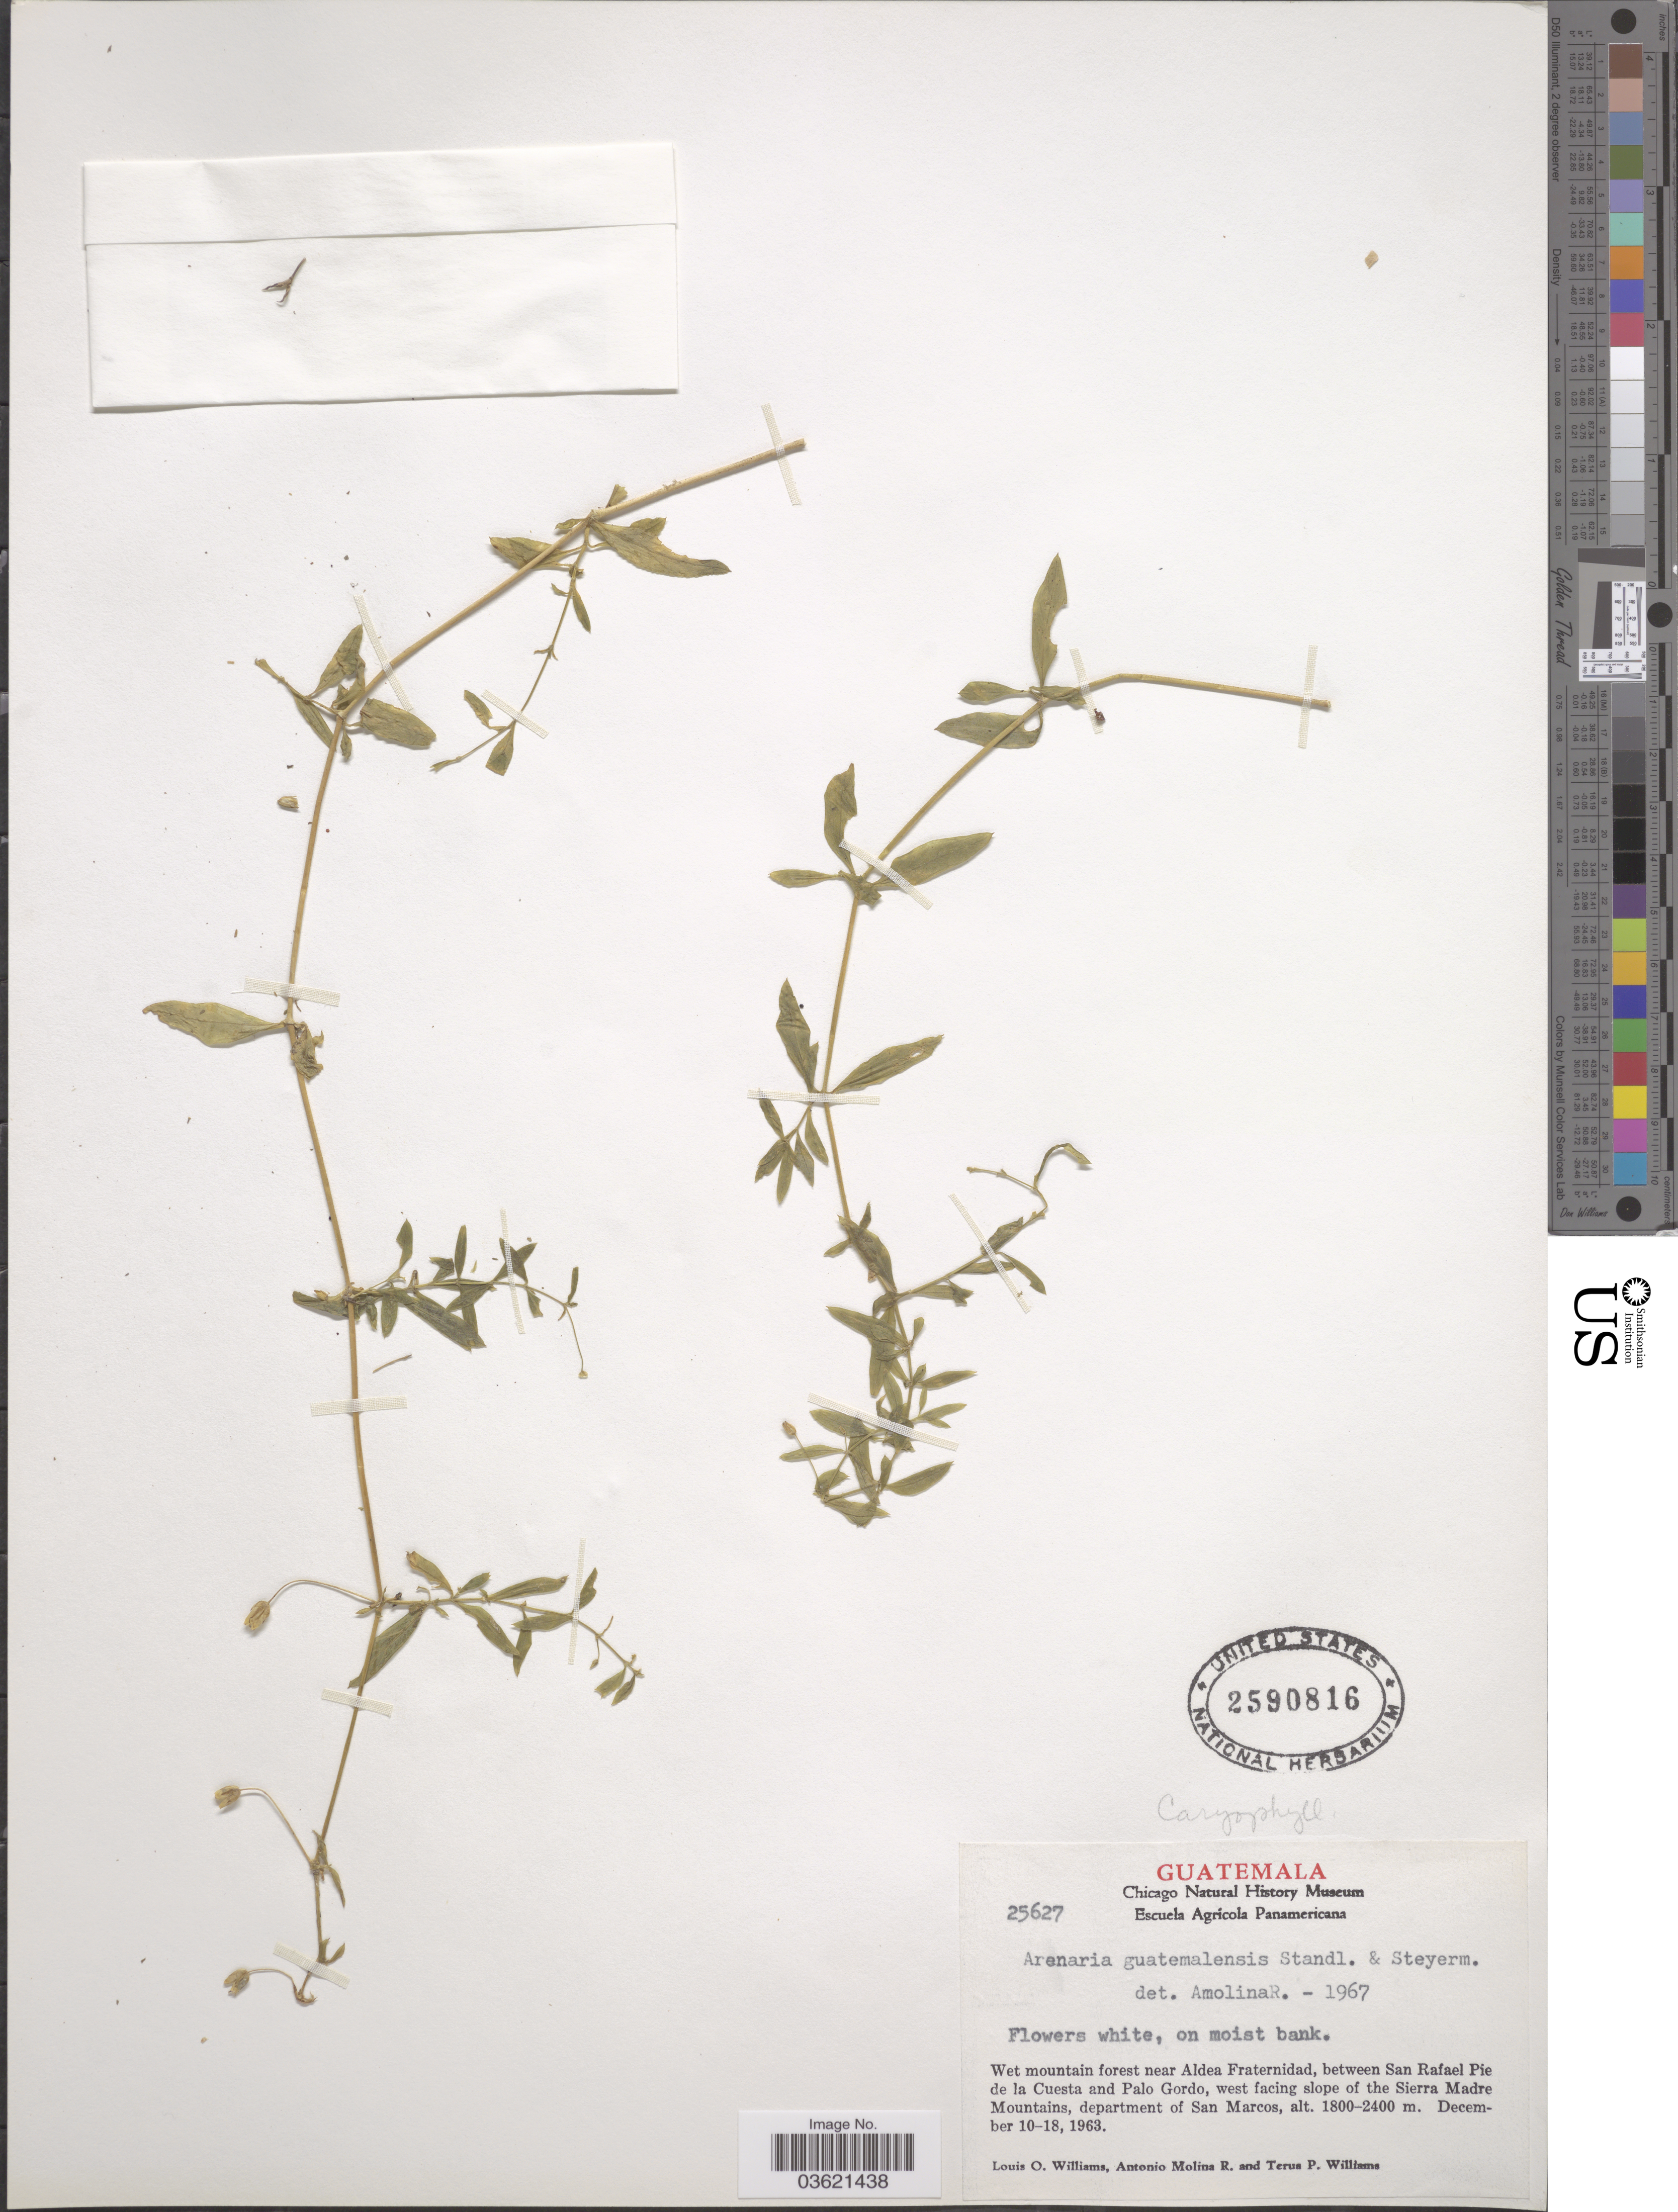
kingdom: Plantae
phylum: Tracheophyta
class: Magnoliopsida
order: Caryophyllales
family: Caryophyllaceae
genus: Arenaria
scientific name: Arenaria guatemalensis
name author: Standl. ex Steyerm.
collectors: L. O. Williams, A. Molina R. & T. Williams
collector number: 25627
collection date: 1963-12-10/1963-12-18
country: Guatemala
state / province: San Marcos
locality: Wet mountain forest near Aldea Fraternidad, between San Rafael Pie de la Cuesta and Palo Gordo, west facing slope of the Sierra Madre Mountains, department of San Marcos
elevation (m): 1800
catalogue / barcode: US 2590816